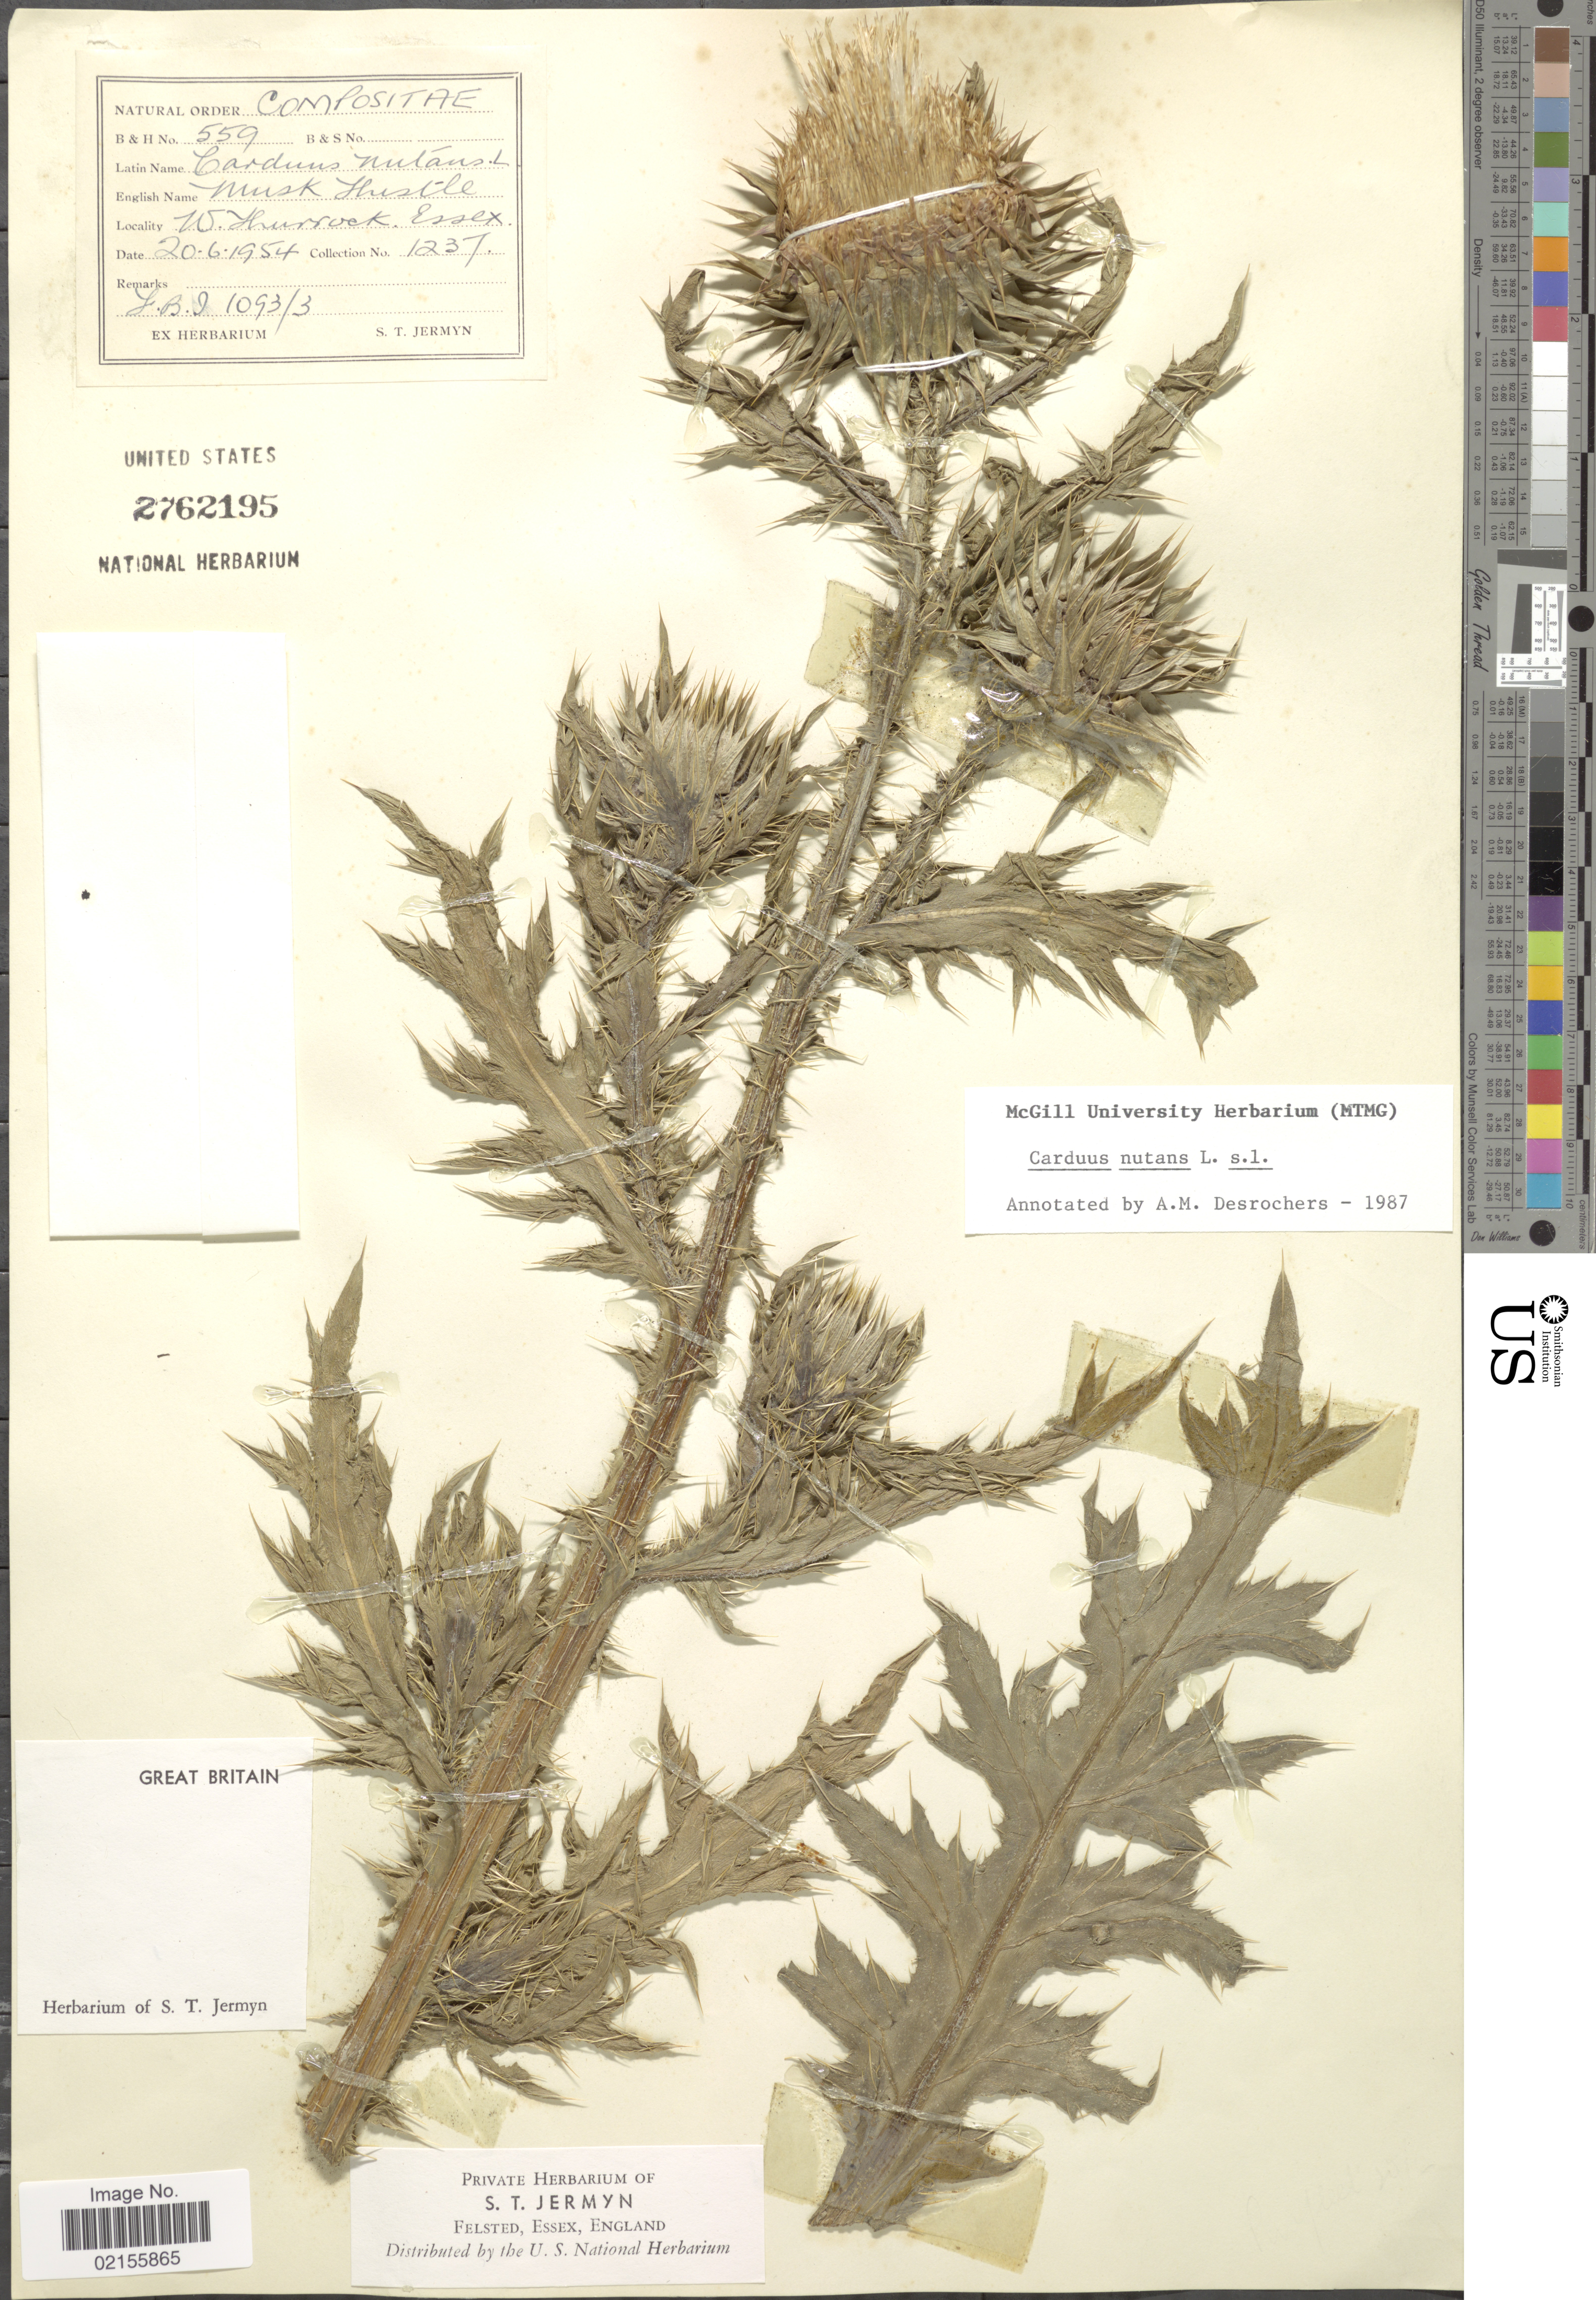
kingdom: Plantae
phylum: Tracheophyta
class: Magnoliopsida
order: Asterales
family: Asteraceae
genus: Carduus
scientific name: Carduus nutans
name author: L.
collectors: S. Jermyn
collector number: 1237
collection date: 1954-06-20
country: United Kingdom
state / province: England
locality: Great Britain, W. Thurrock, Essex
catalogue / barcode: US 2762195